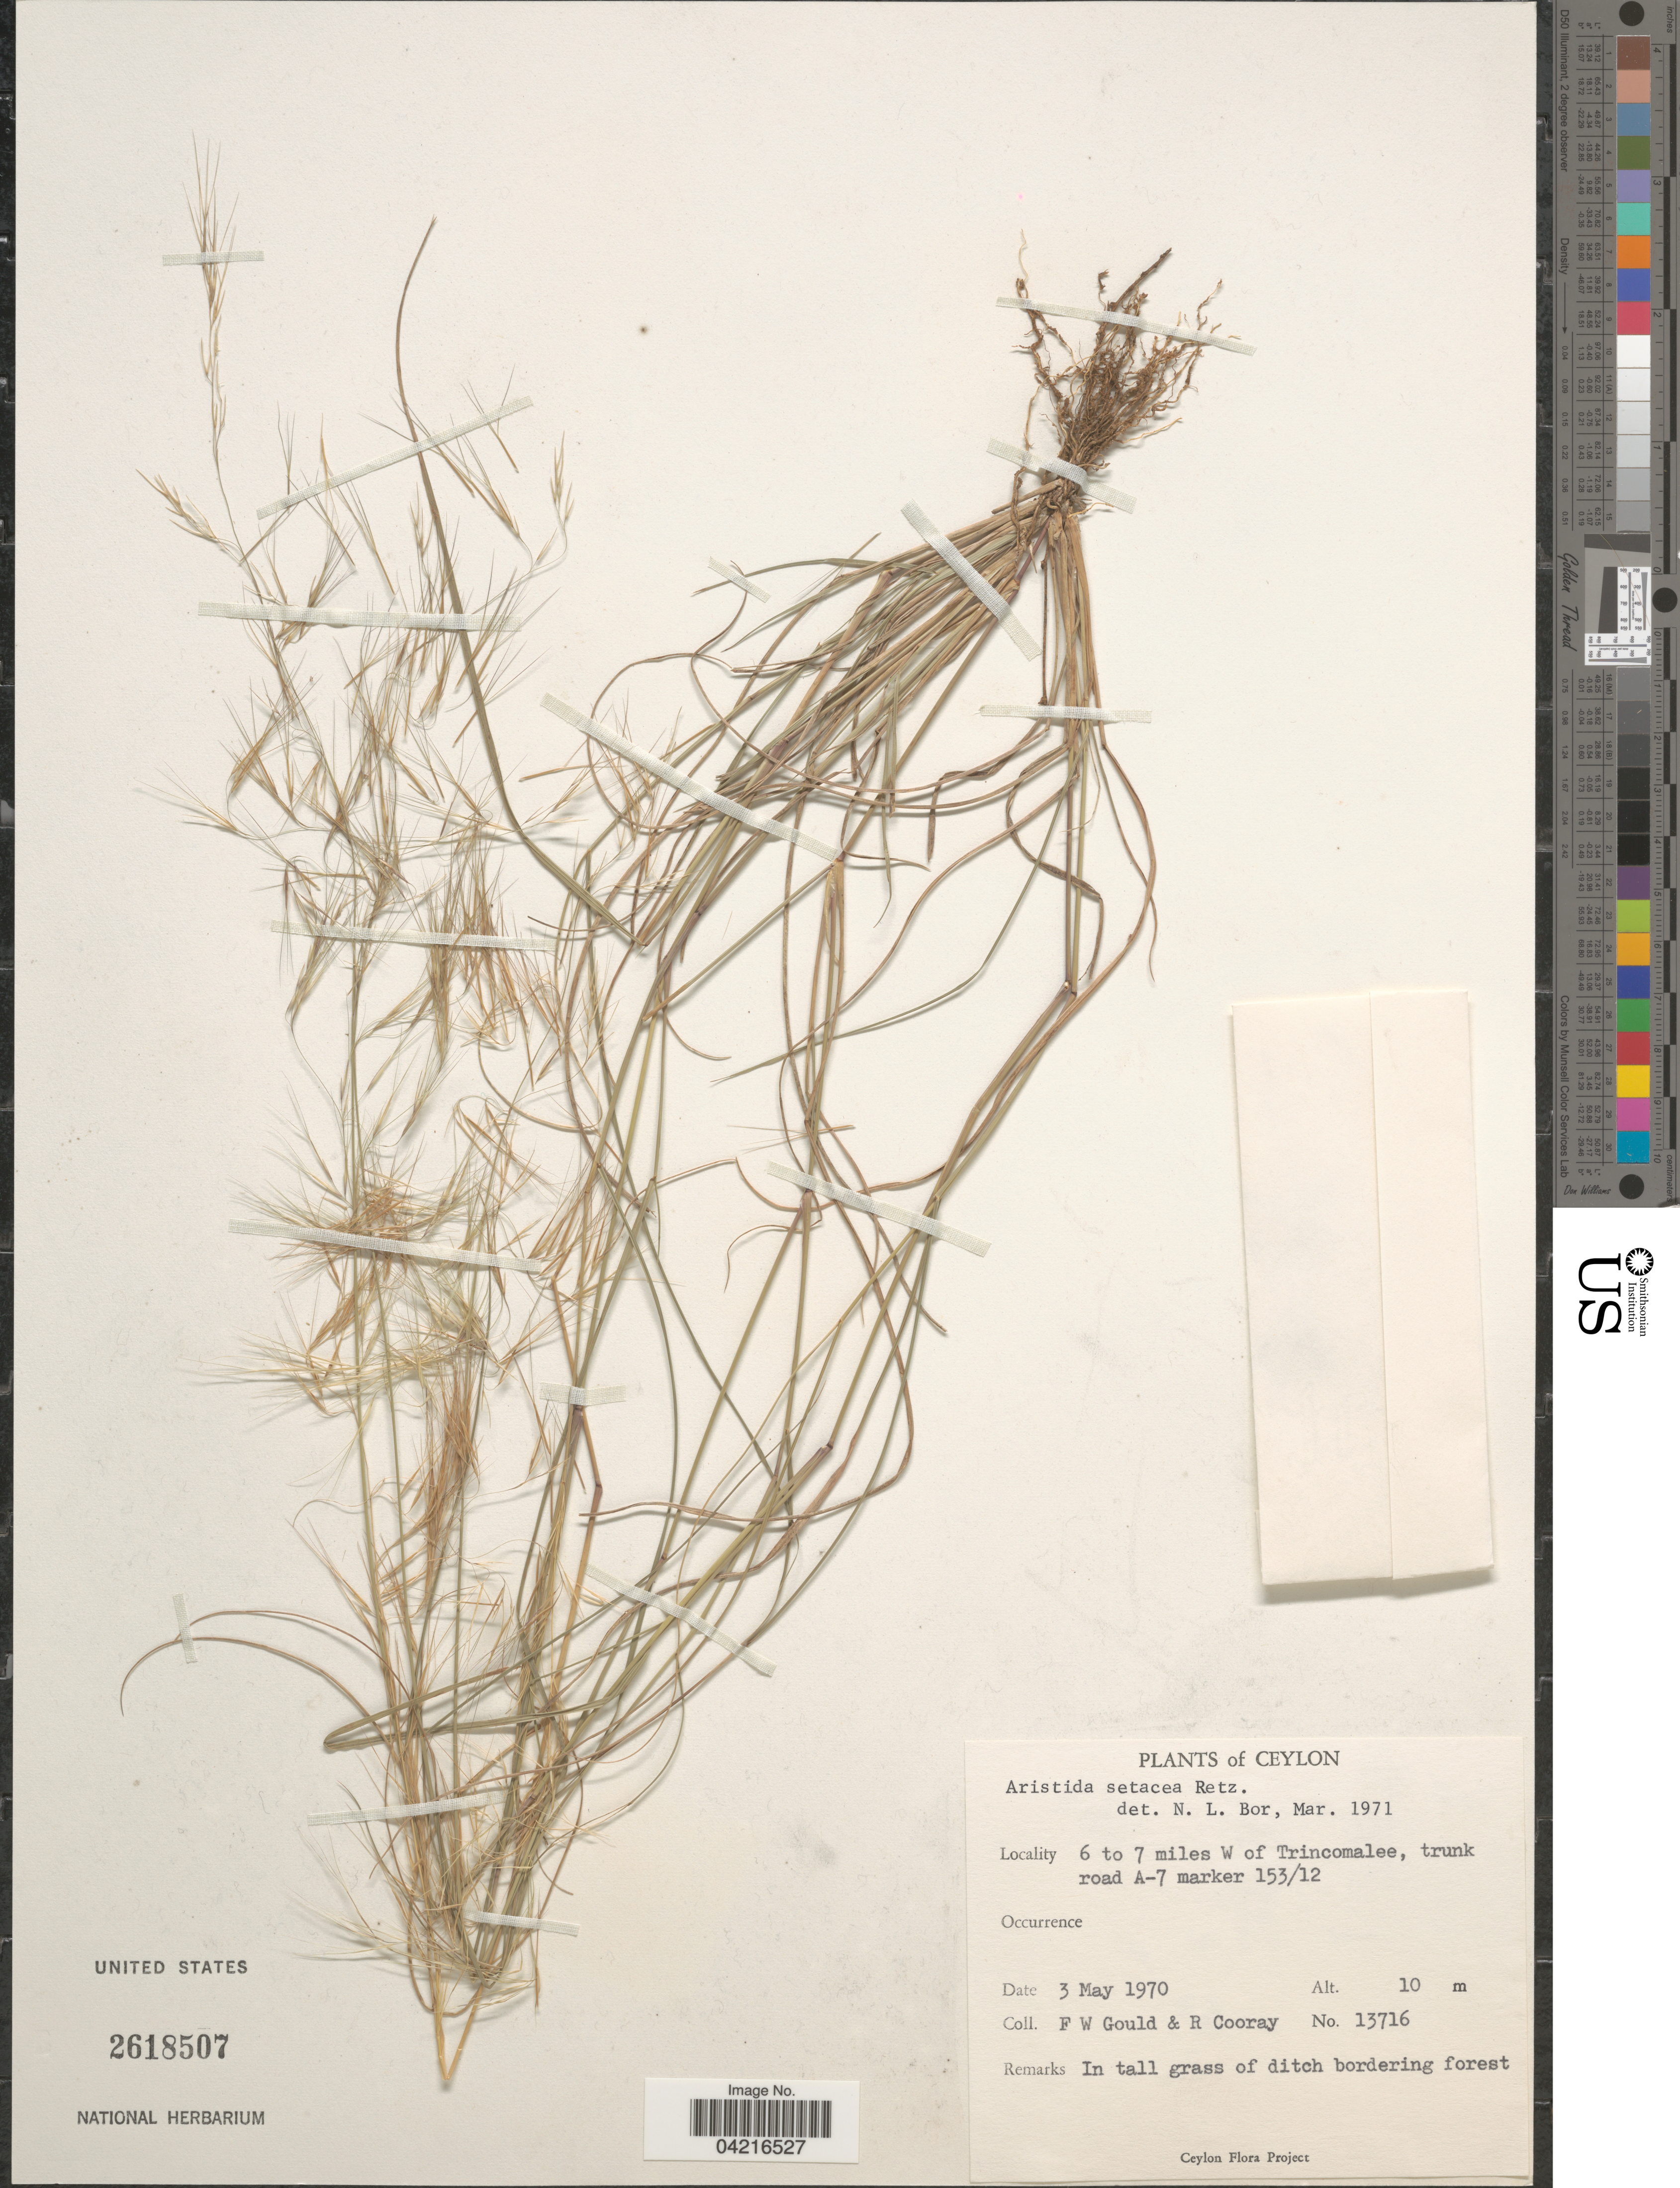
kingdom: Plantae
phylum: Tracheophyta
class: Liliopsida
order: Poales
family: Poaceae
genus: Aristida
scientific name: Aristida setacea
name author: Retz.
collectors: F. W. Gould & R. Cooray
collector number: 13716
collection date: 1970-05-03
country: Sri Lanka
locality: Ceylon. 6 to 7 miles W of Trincomalee, trunk road A-7 marker 153/12.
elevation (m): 10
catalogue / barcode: US 2618507